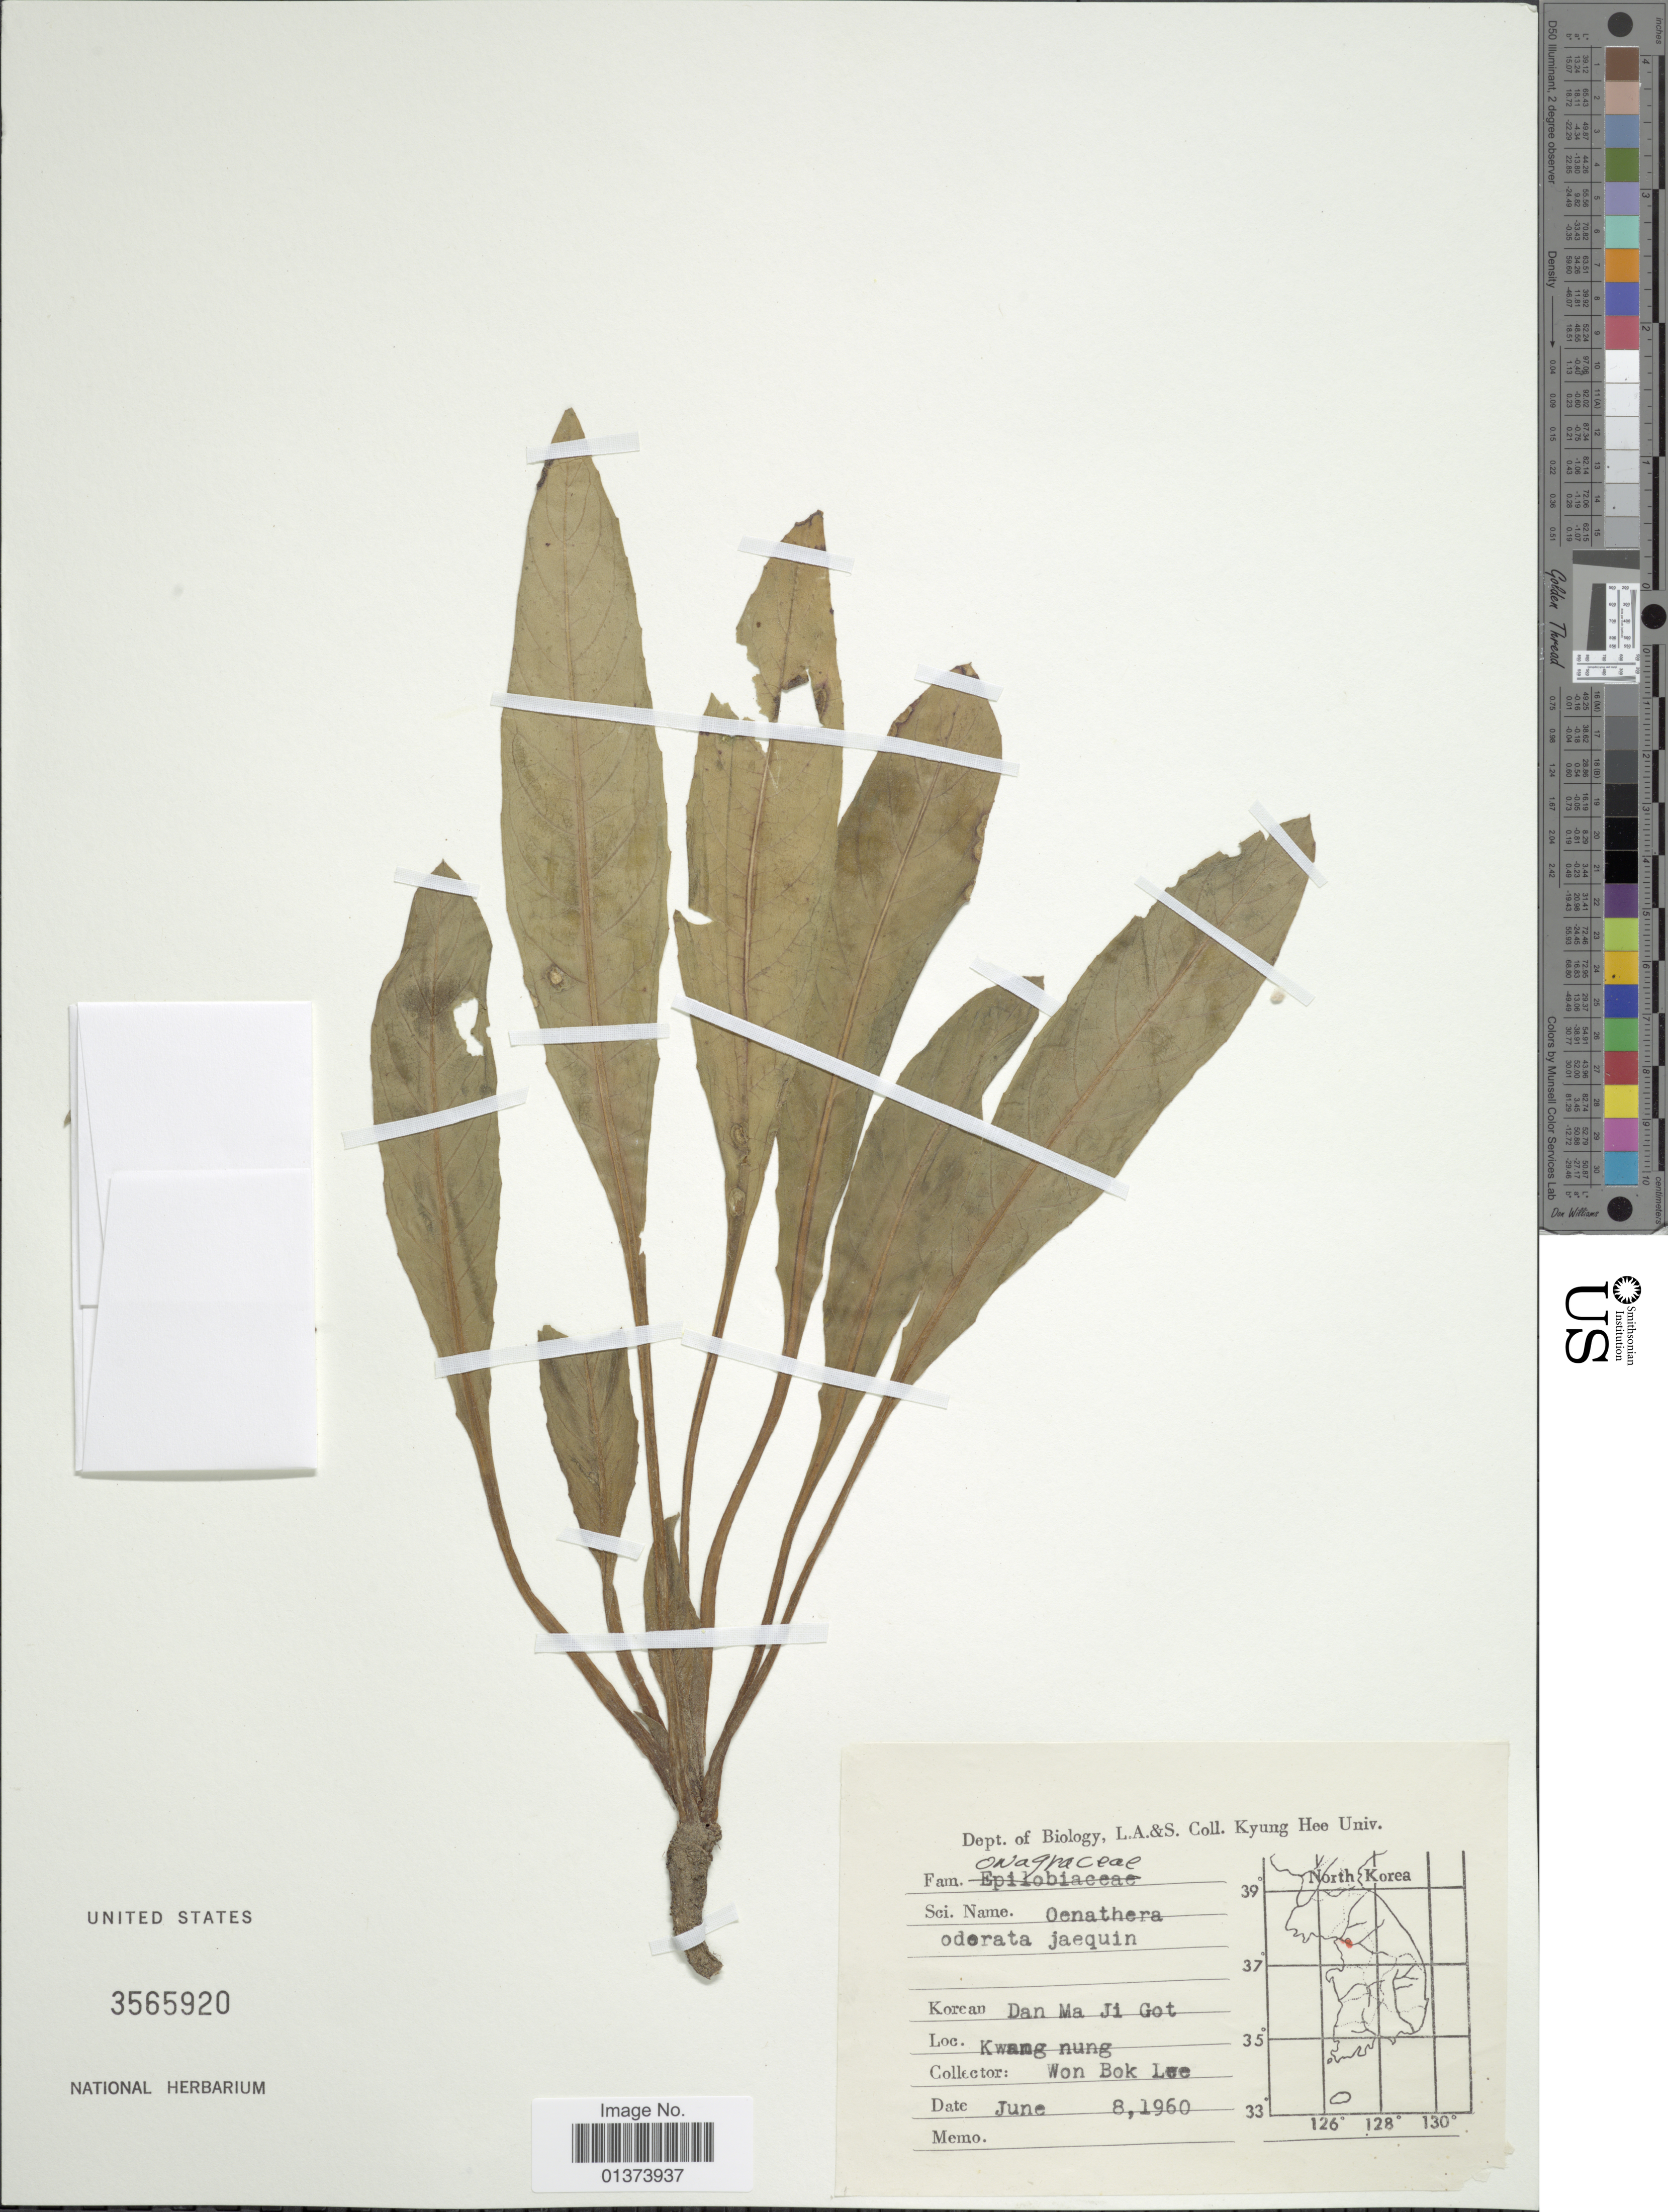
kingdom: Plantae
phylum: Tracheophyta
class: Magnoliopsida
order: Myrtales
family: Onagraceae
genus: Oenothera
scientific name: Oenothera odorata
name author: Jacq.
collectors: W. Lee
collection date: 1960-06-08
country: South Korea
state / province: Seoul Special City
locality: Kwamg nung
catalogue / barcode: US 3565920